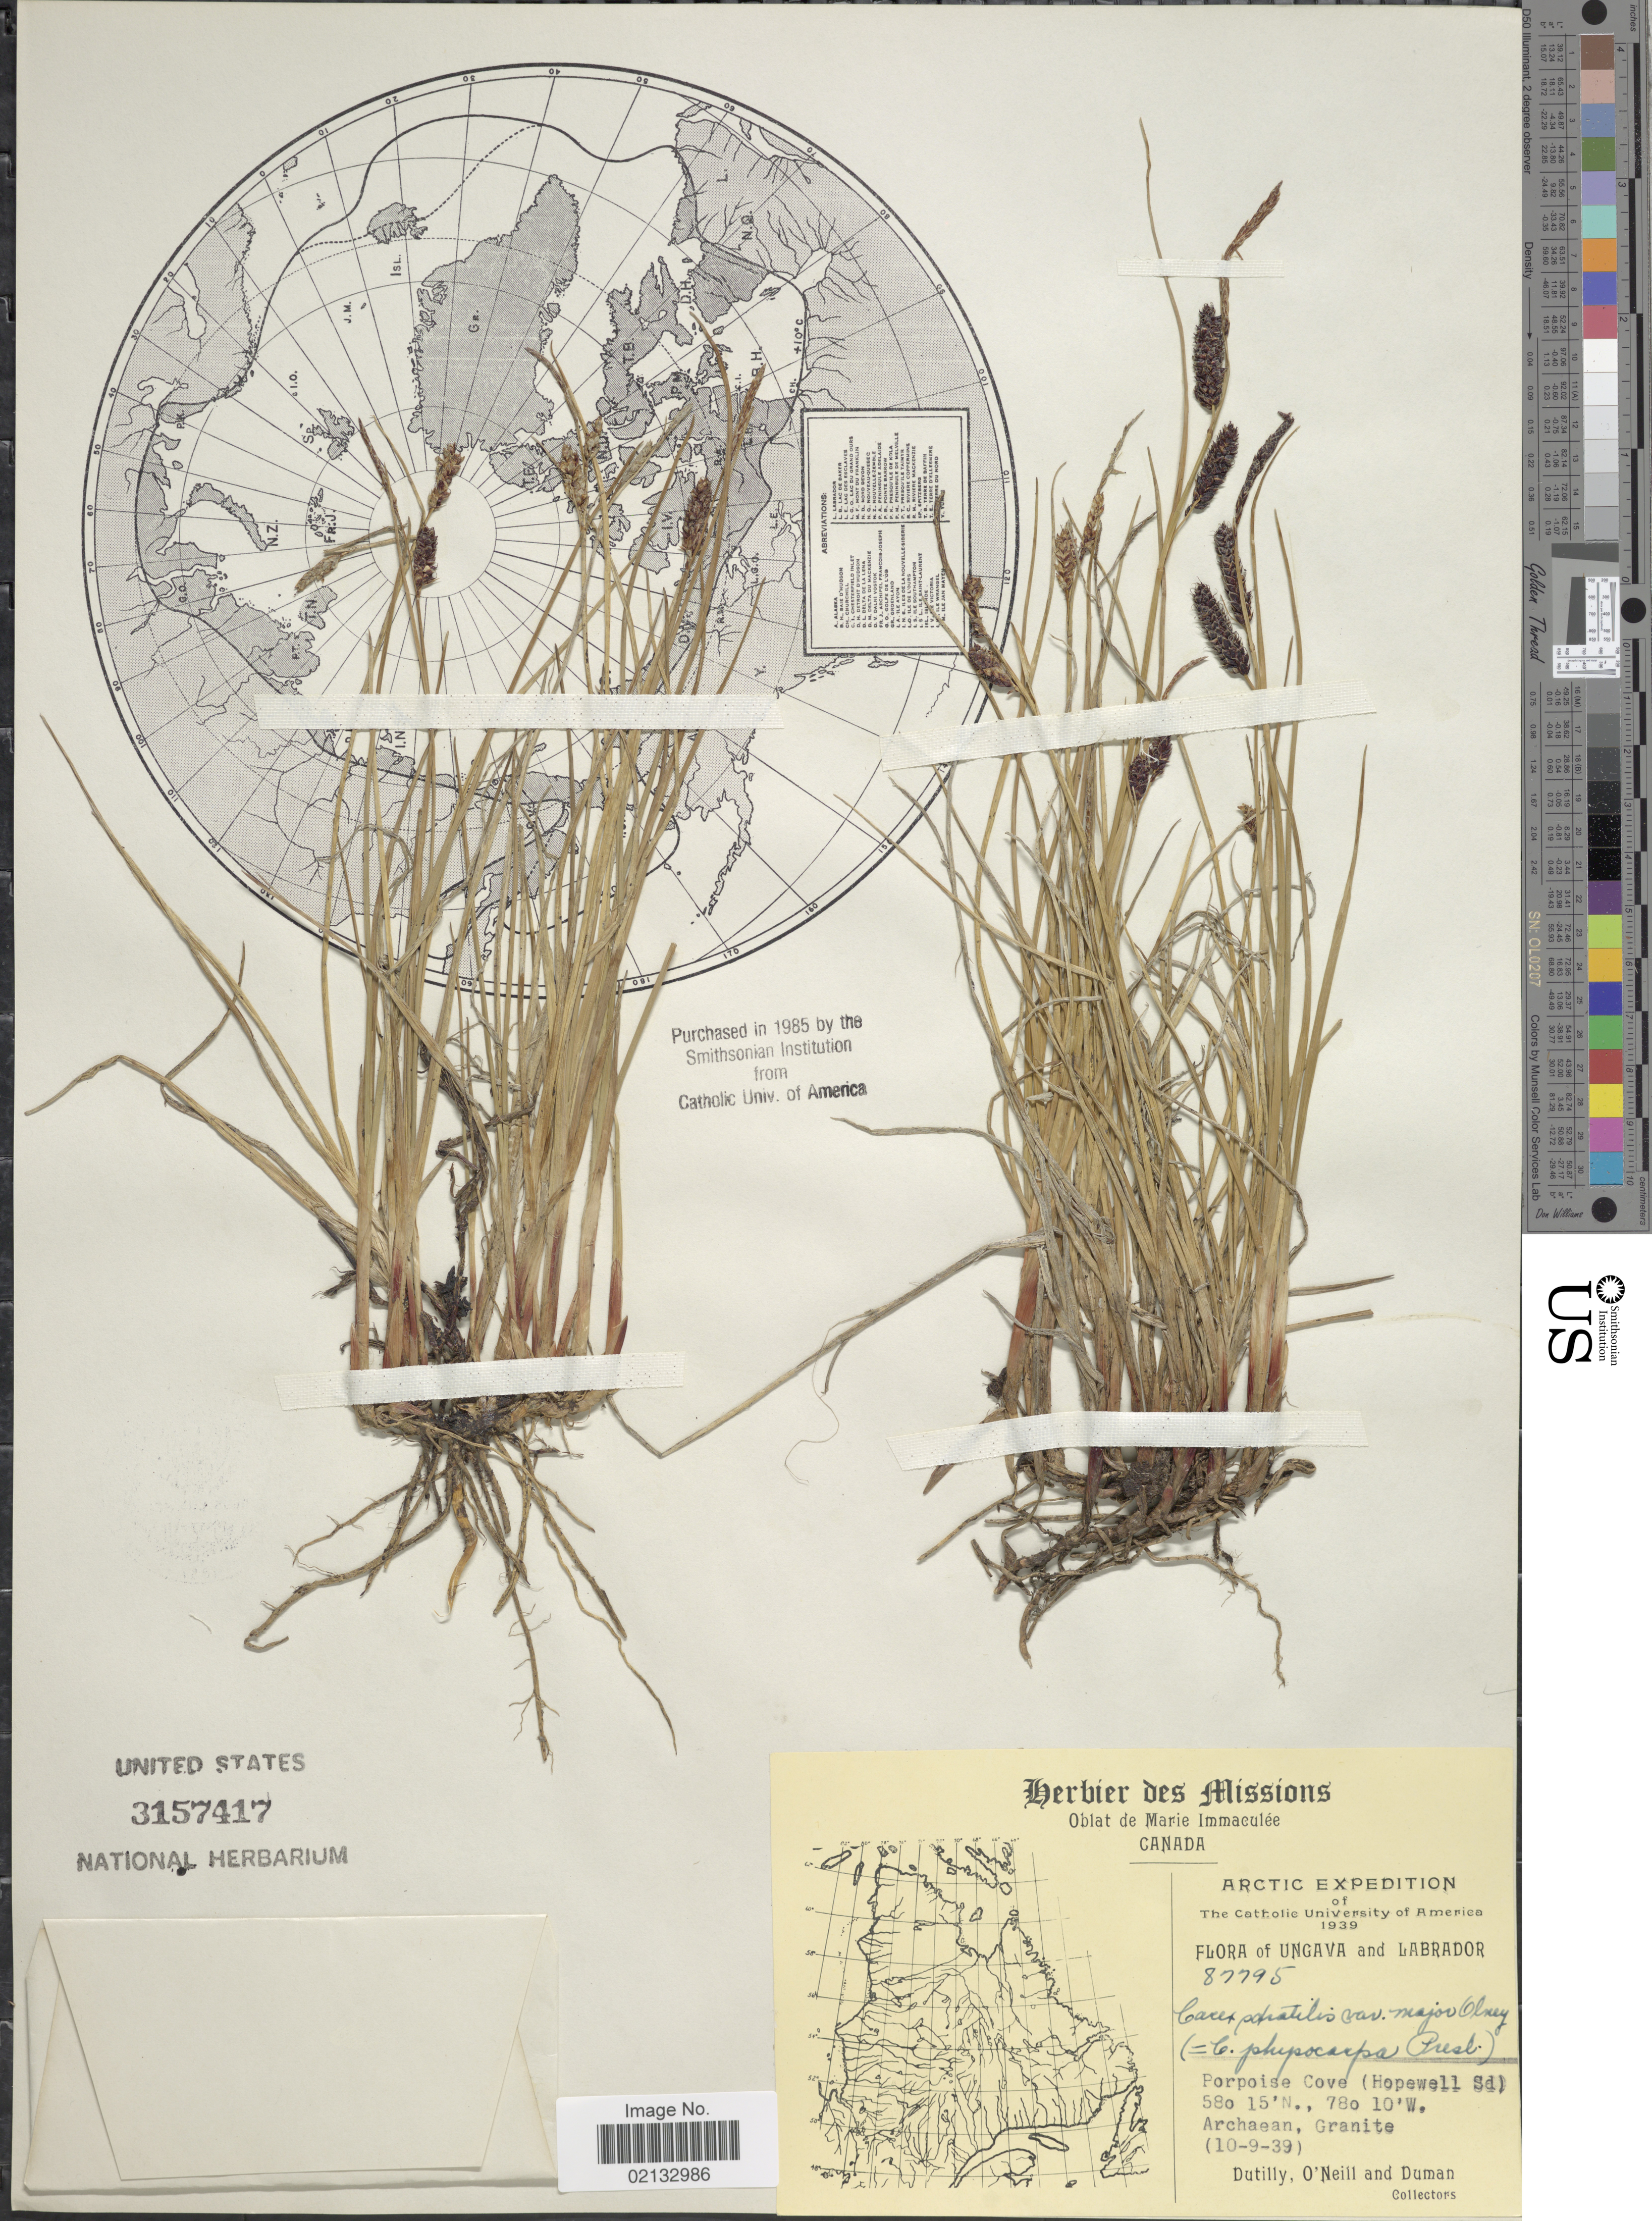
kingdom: Plantae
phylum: Tracheophyta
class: Liliopsida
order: Poales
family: Cyperaceae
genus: Carex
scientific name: Carex saxatilis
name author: L.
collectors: -. Dutilly, O' Neill & -. Duman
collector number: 87795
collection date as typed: Transcribed d/m/y: 10/9/39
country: Canada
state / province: Newfoundland and Labrador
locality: Arctic. Ungava and Labrador. Porpoise Cove (Hopewell Sd)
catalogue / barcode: US 3157417